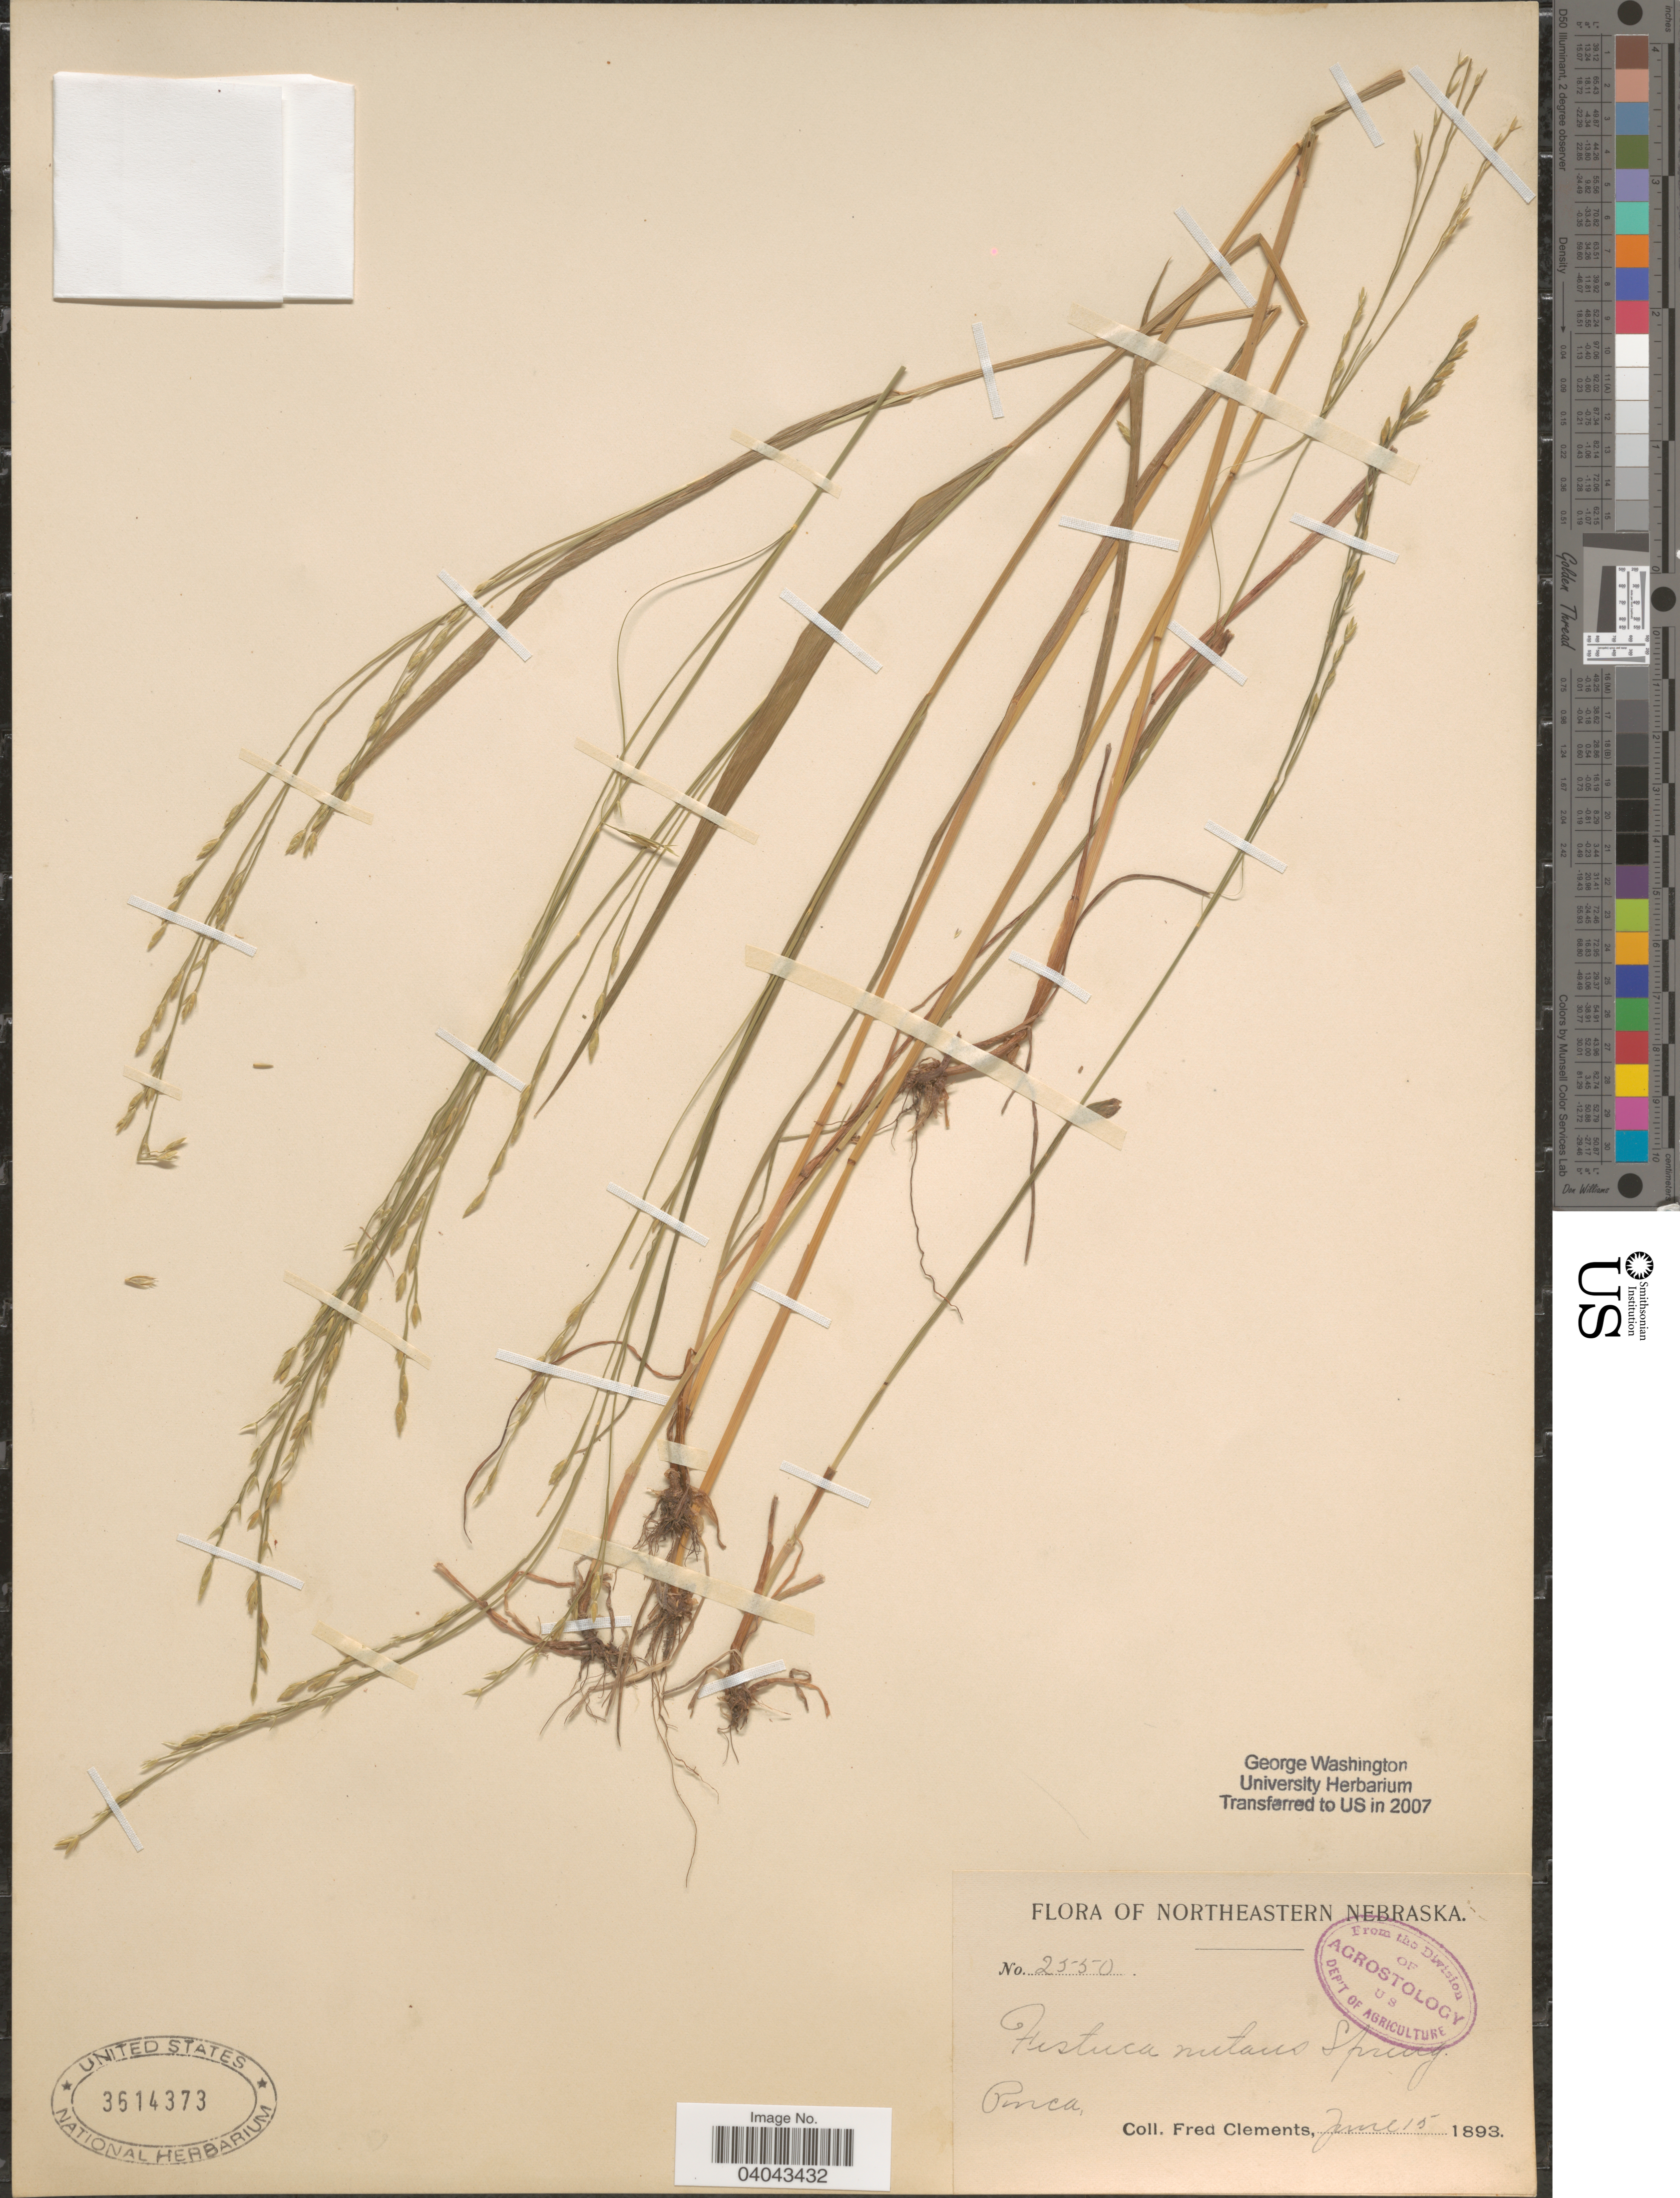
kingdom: Plantae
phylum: Tracheophyta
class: Liliopsida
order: Poales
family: Poaceae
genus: Festuca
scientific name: Festuca nutans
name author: Spreng.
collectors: F. E. Clements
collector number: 2550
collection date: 1893-06-15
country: United States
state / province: Nebraska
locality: Northeastern Nebraska. Ponca.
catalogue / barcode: US 3614373